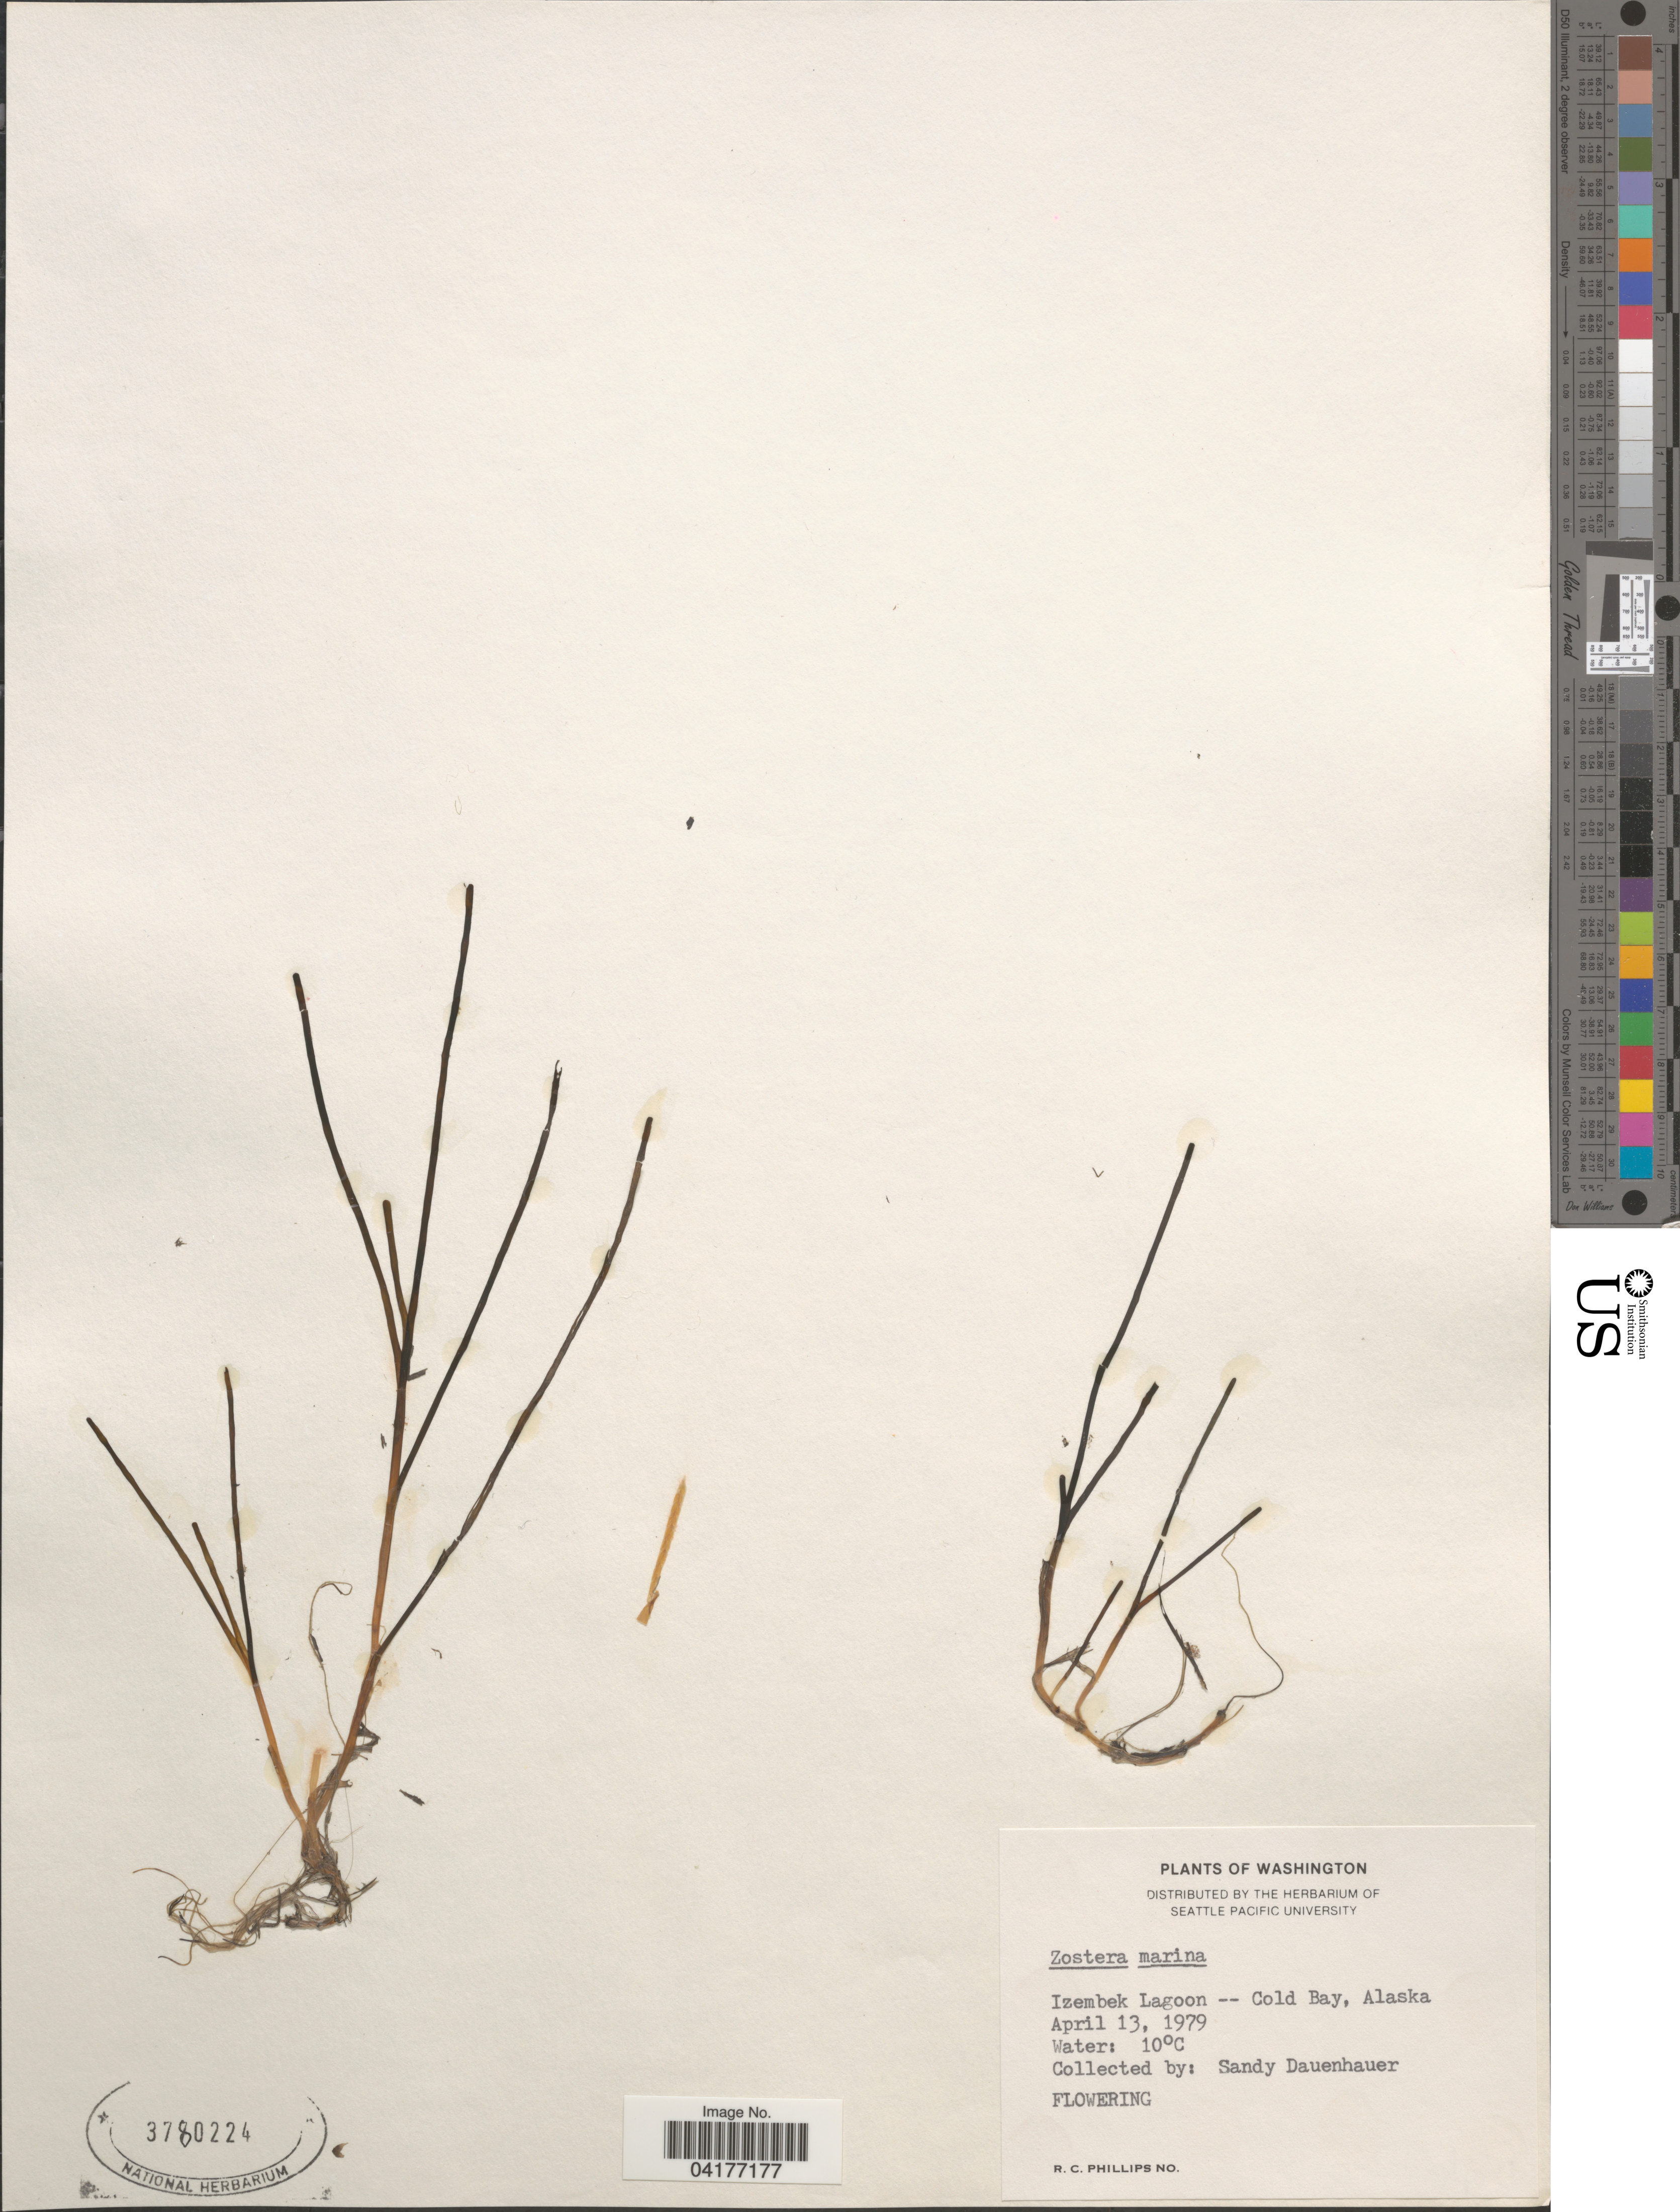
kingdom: Plantae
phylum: Tracheophyta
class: Liliopsida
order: Alismatales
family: Zosteraceae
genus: Zostera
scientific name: Zostera marina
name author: L.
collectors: S. Dauenhauer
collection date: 1979-04-13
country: United States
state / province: Alaska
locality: Izembek Lagoon -- Cold Bay.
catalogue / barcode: US 3780224